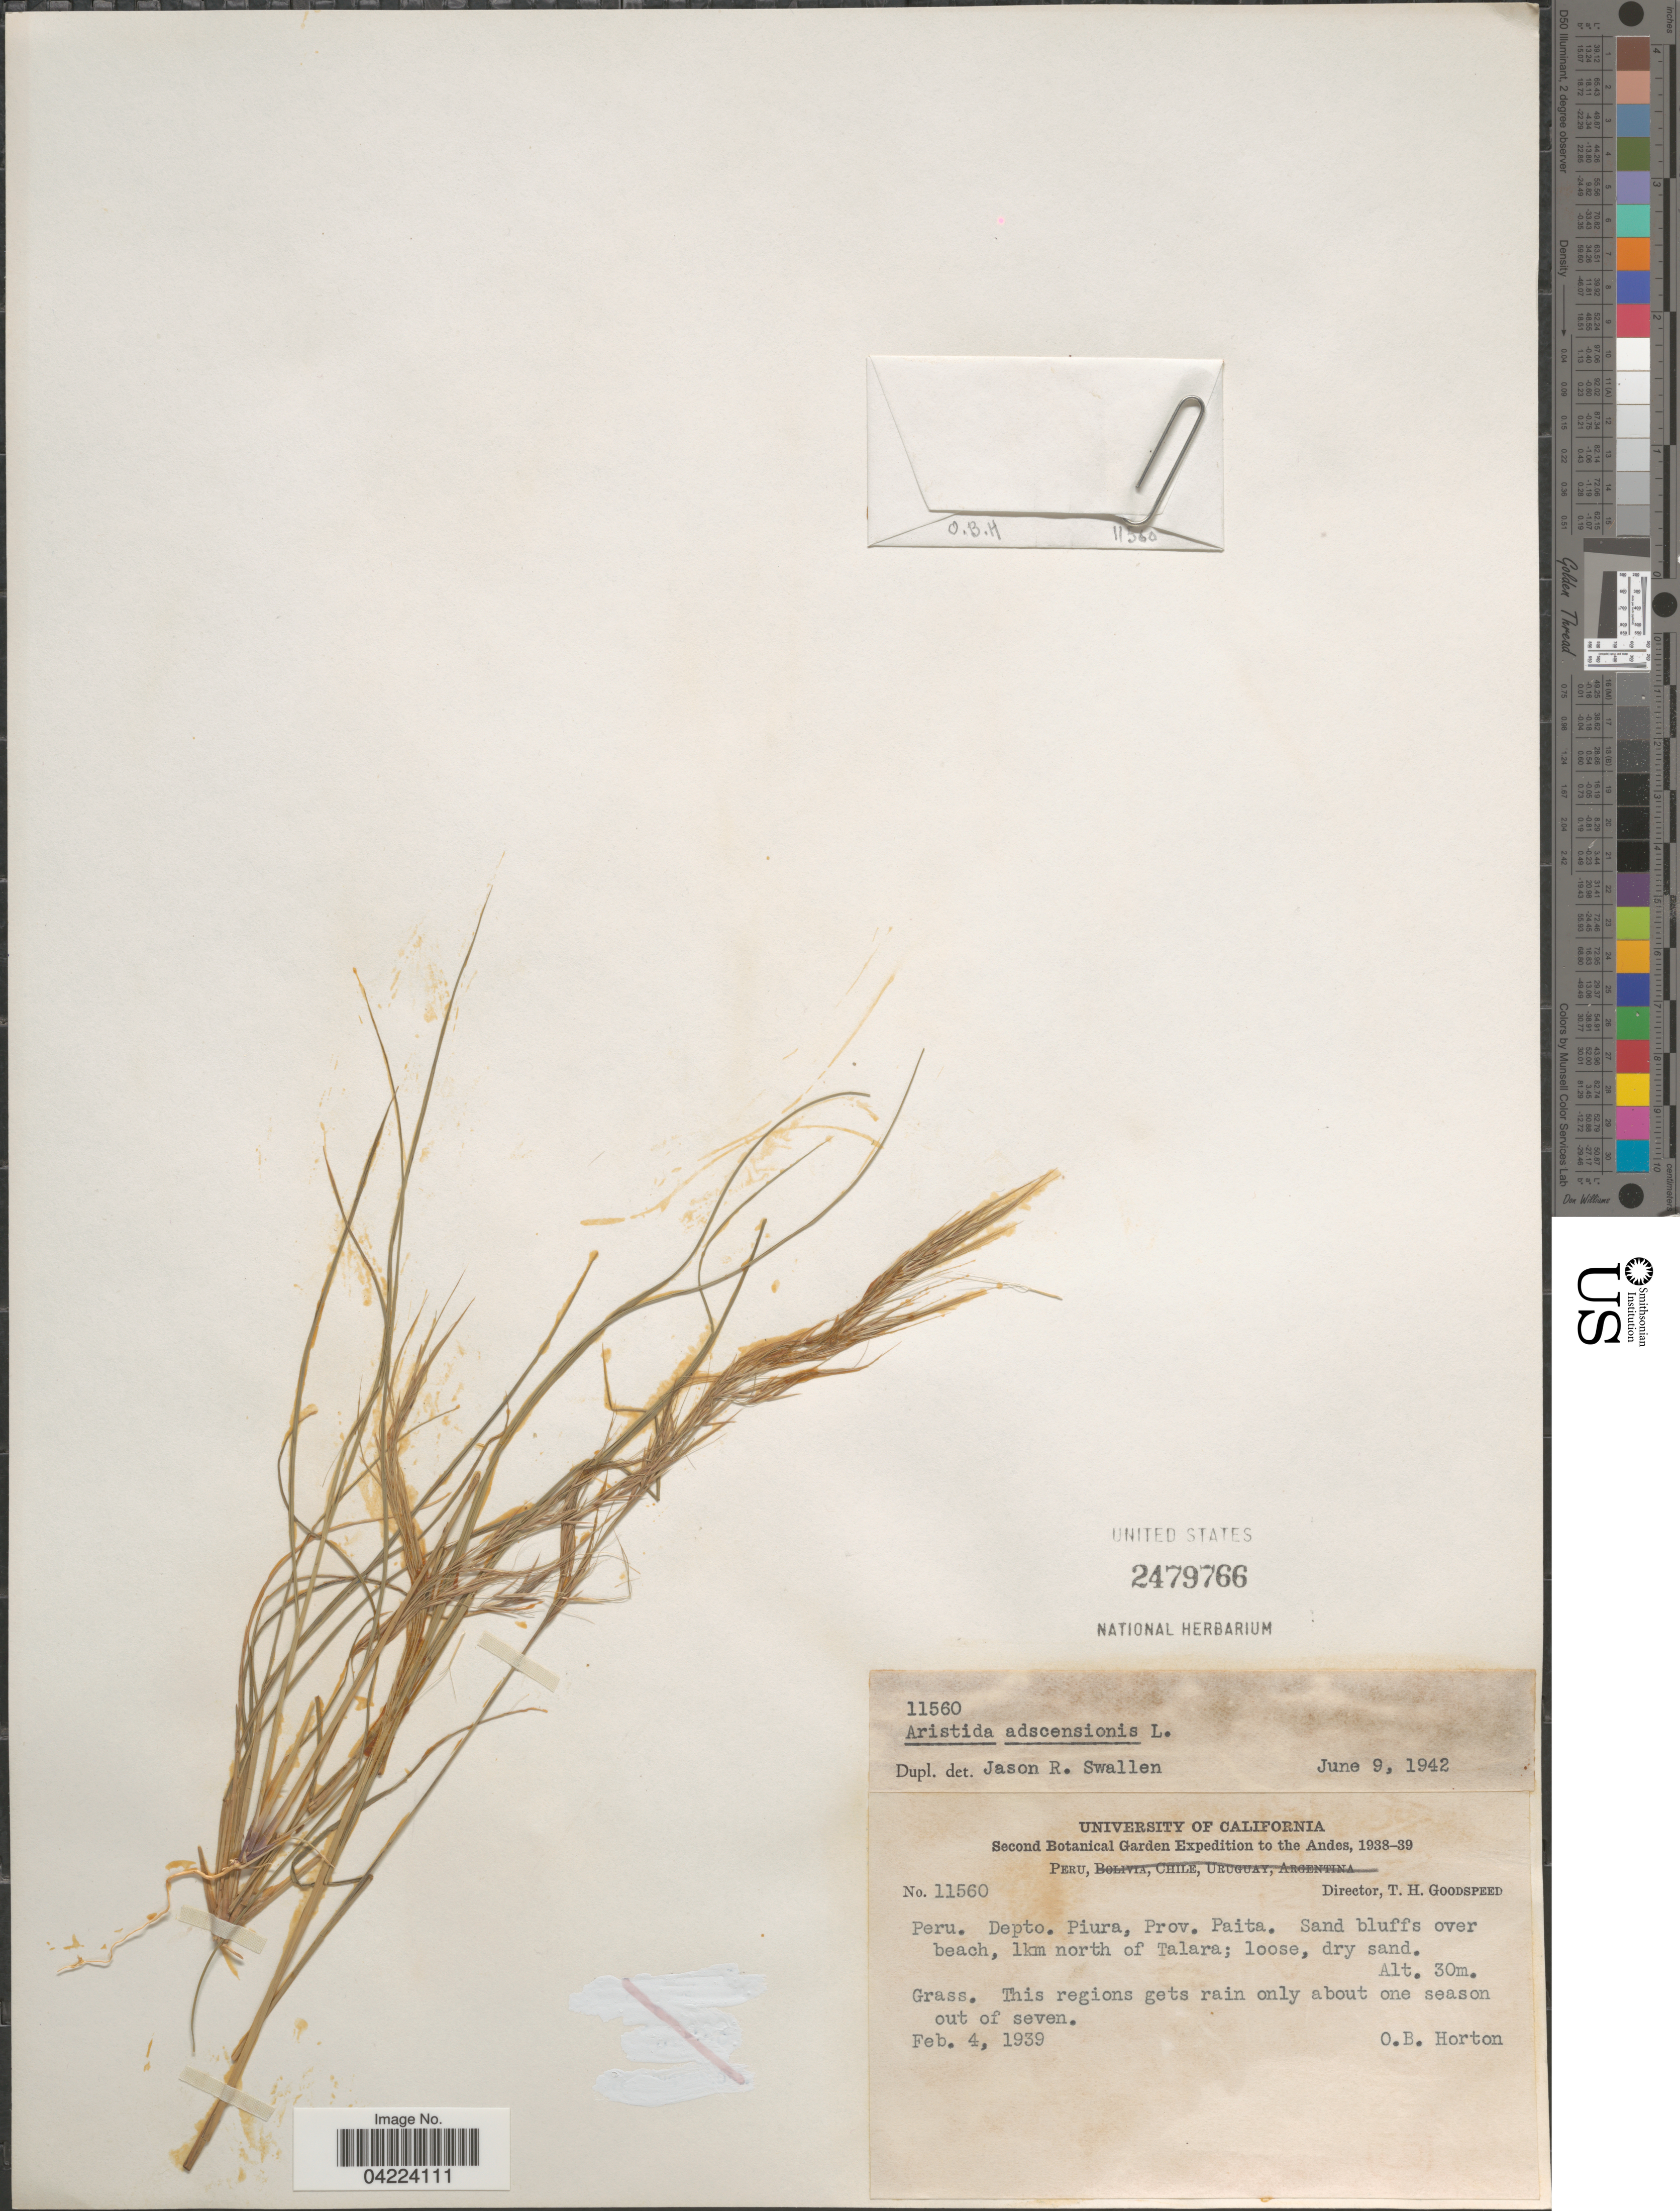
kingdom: Plantae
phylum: Tracheophyta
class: Liliopsida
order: Poales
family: Poaceae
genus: Aristida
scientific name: Aristida adscensionis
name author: L.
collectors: O. B. Horton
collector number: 11560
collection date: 1939-02-04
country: Peru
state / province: Piura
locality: Depto. Piura, Prov. Paita. Sand bluffs over beach, 1km north of Talara.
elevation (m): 30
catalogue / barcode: US 2479766